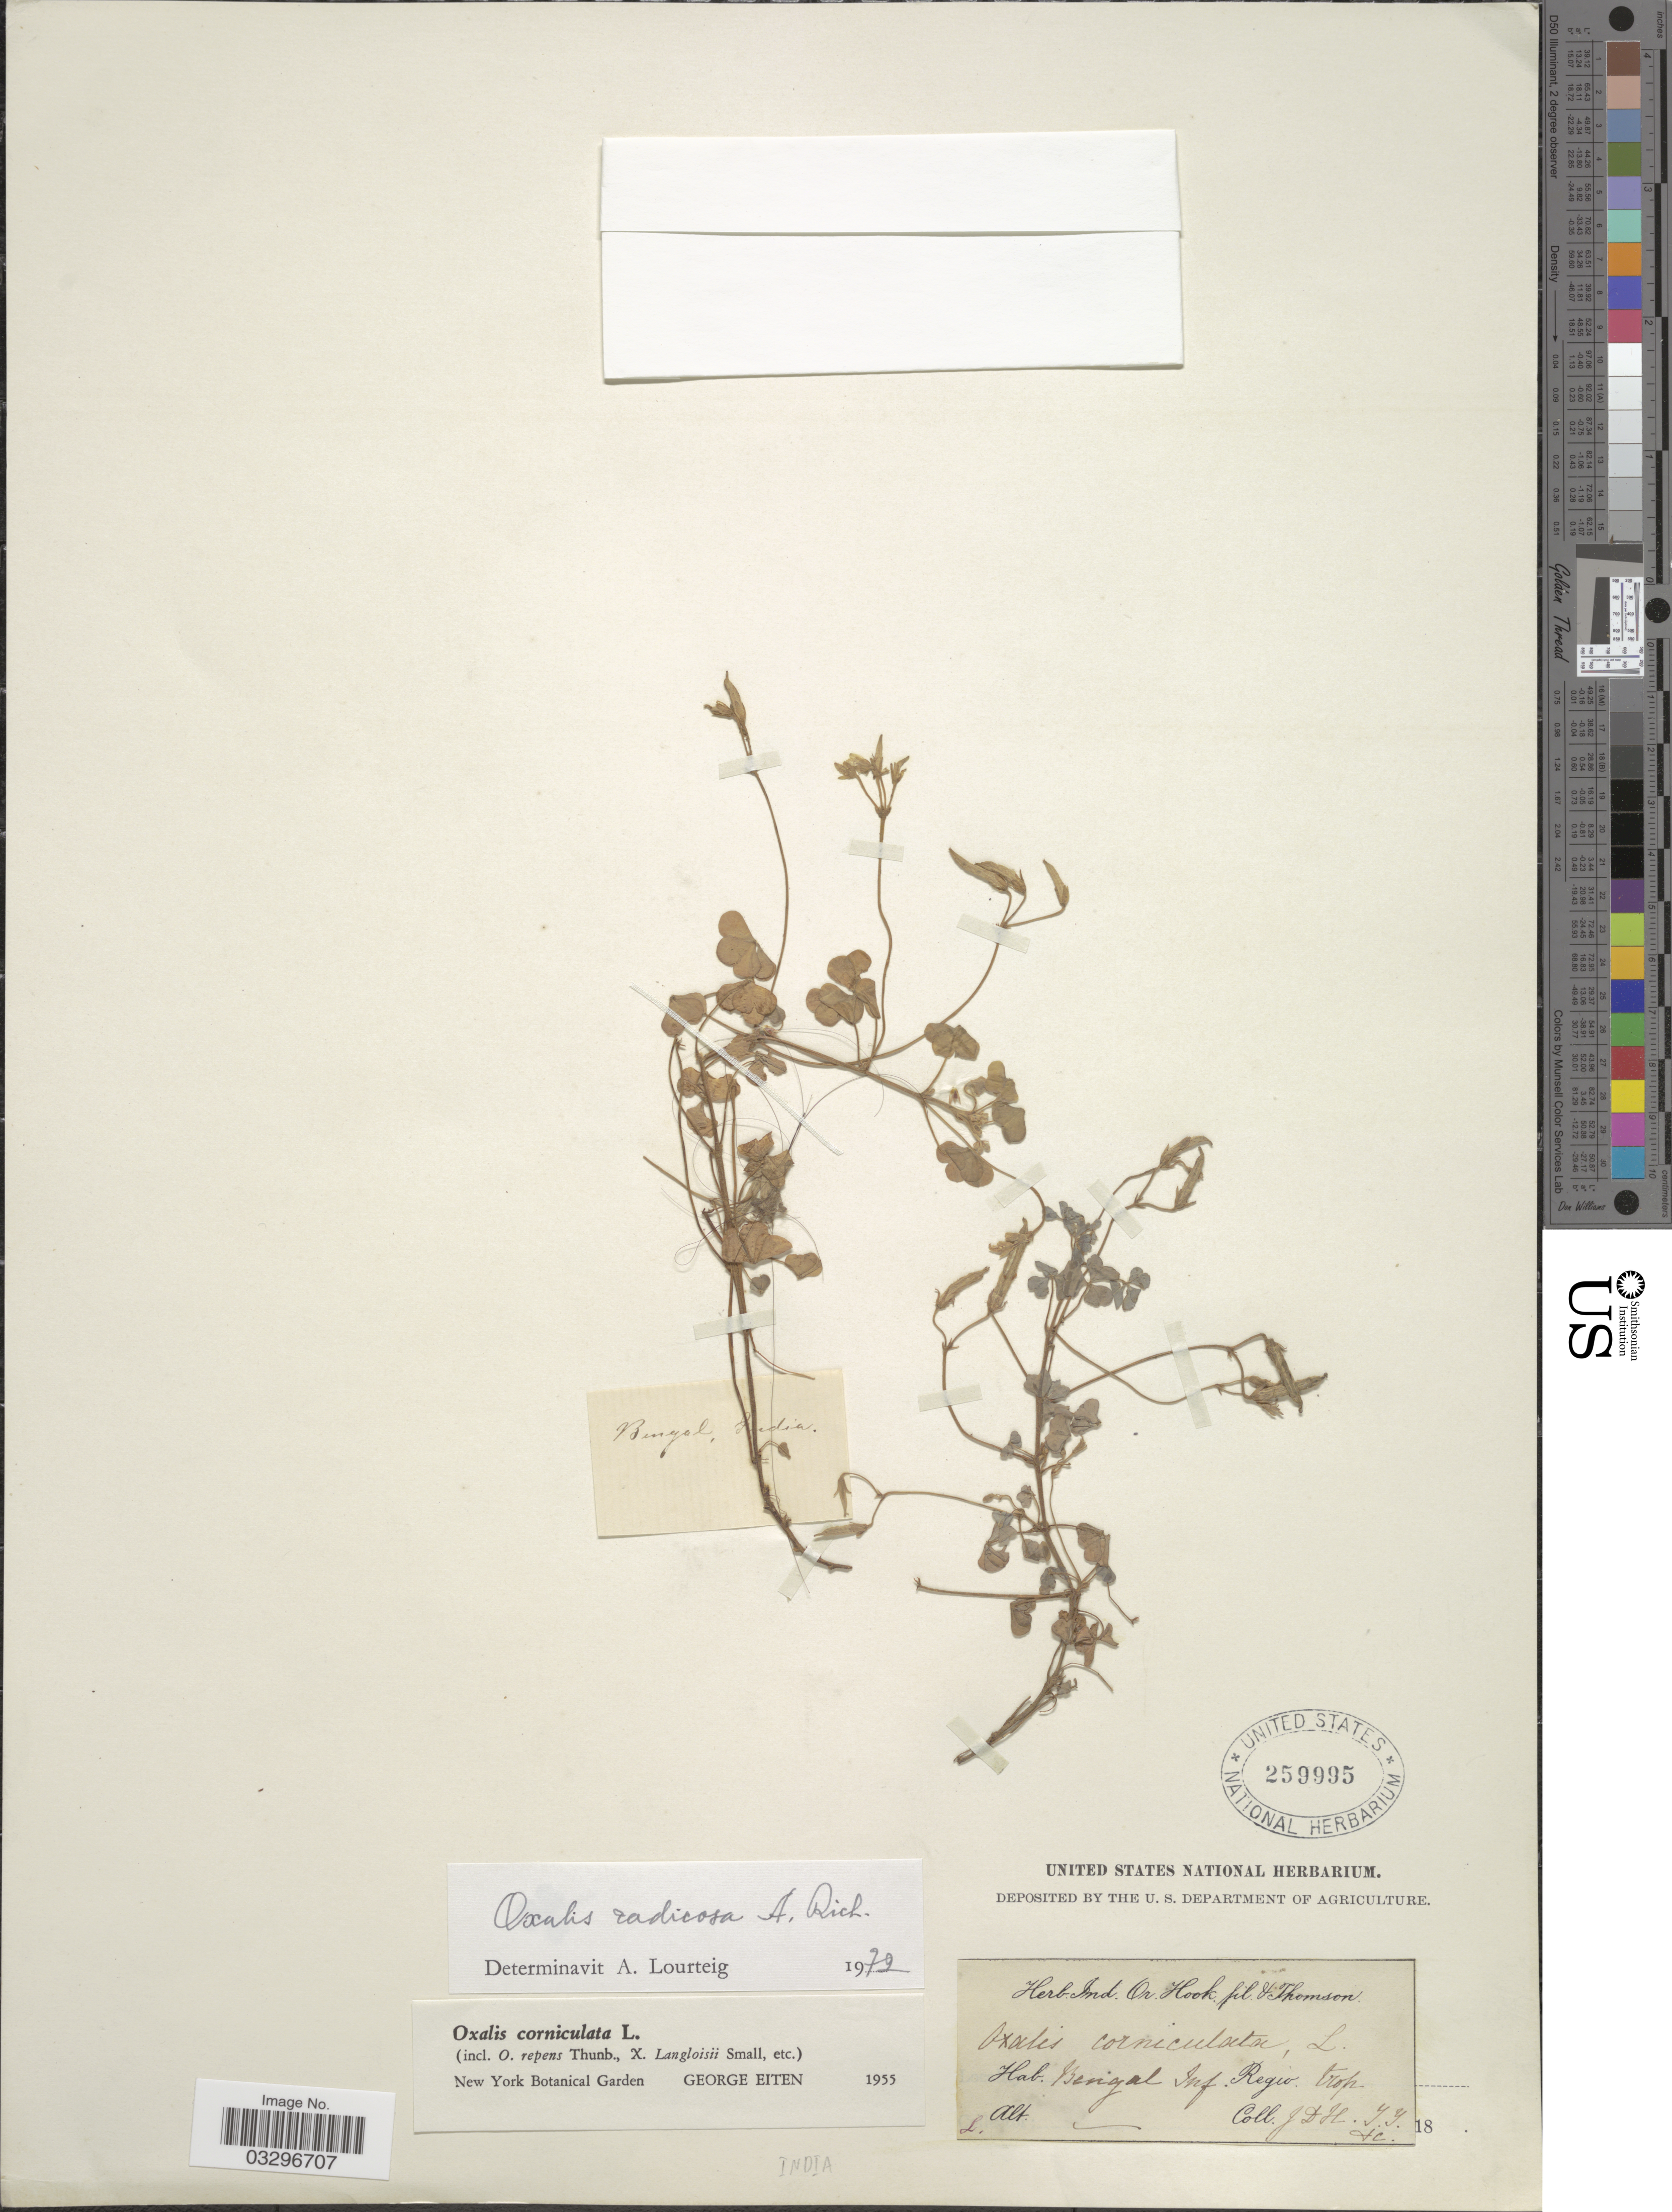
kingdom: Plantae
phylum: Tracheophyta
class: Magnoliopsida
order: Oxalidales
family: Oxalidaceae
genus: Oxalis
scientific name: Oxalis radicosa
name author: A. Rich.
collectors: J. D. Hooker & T. Thomson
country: India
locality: Bengal Inf., Regio trop.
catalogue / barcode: US 259995